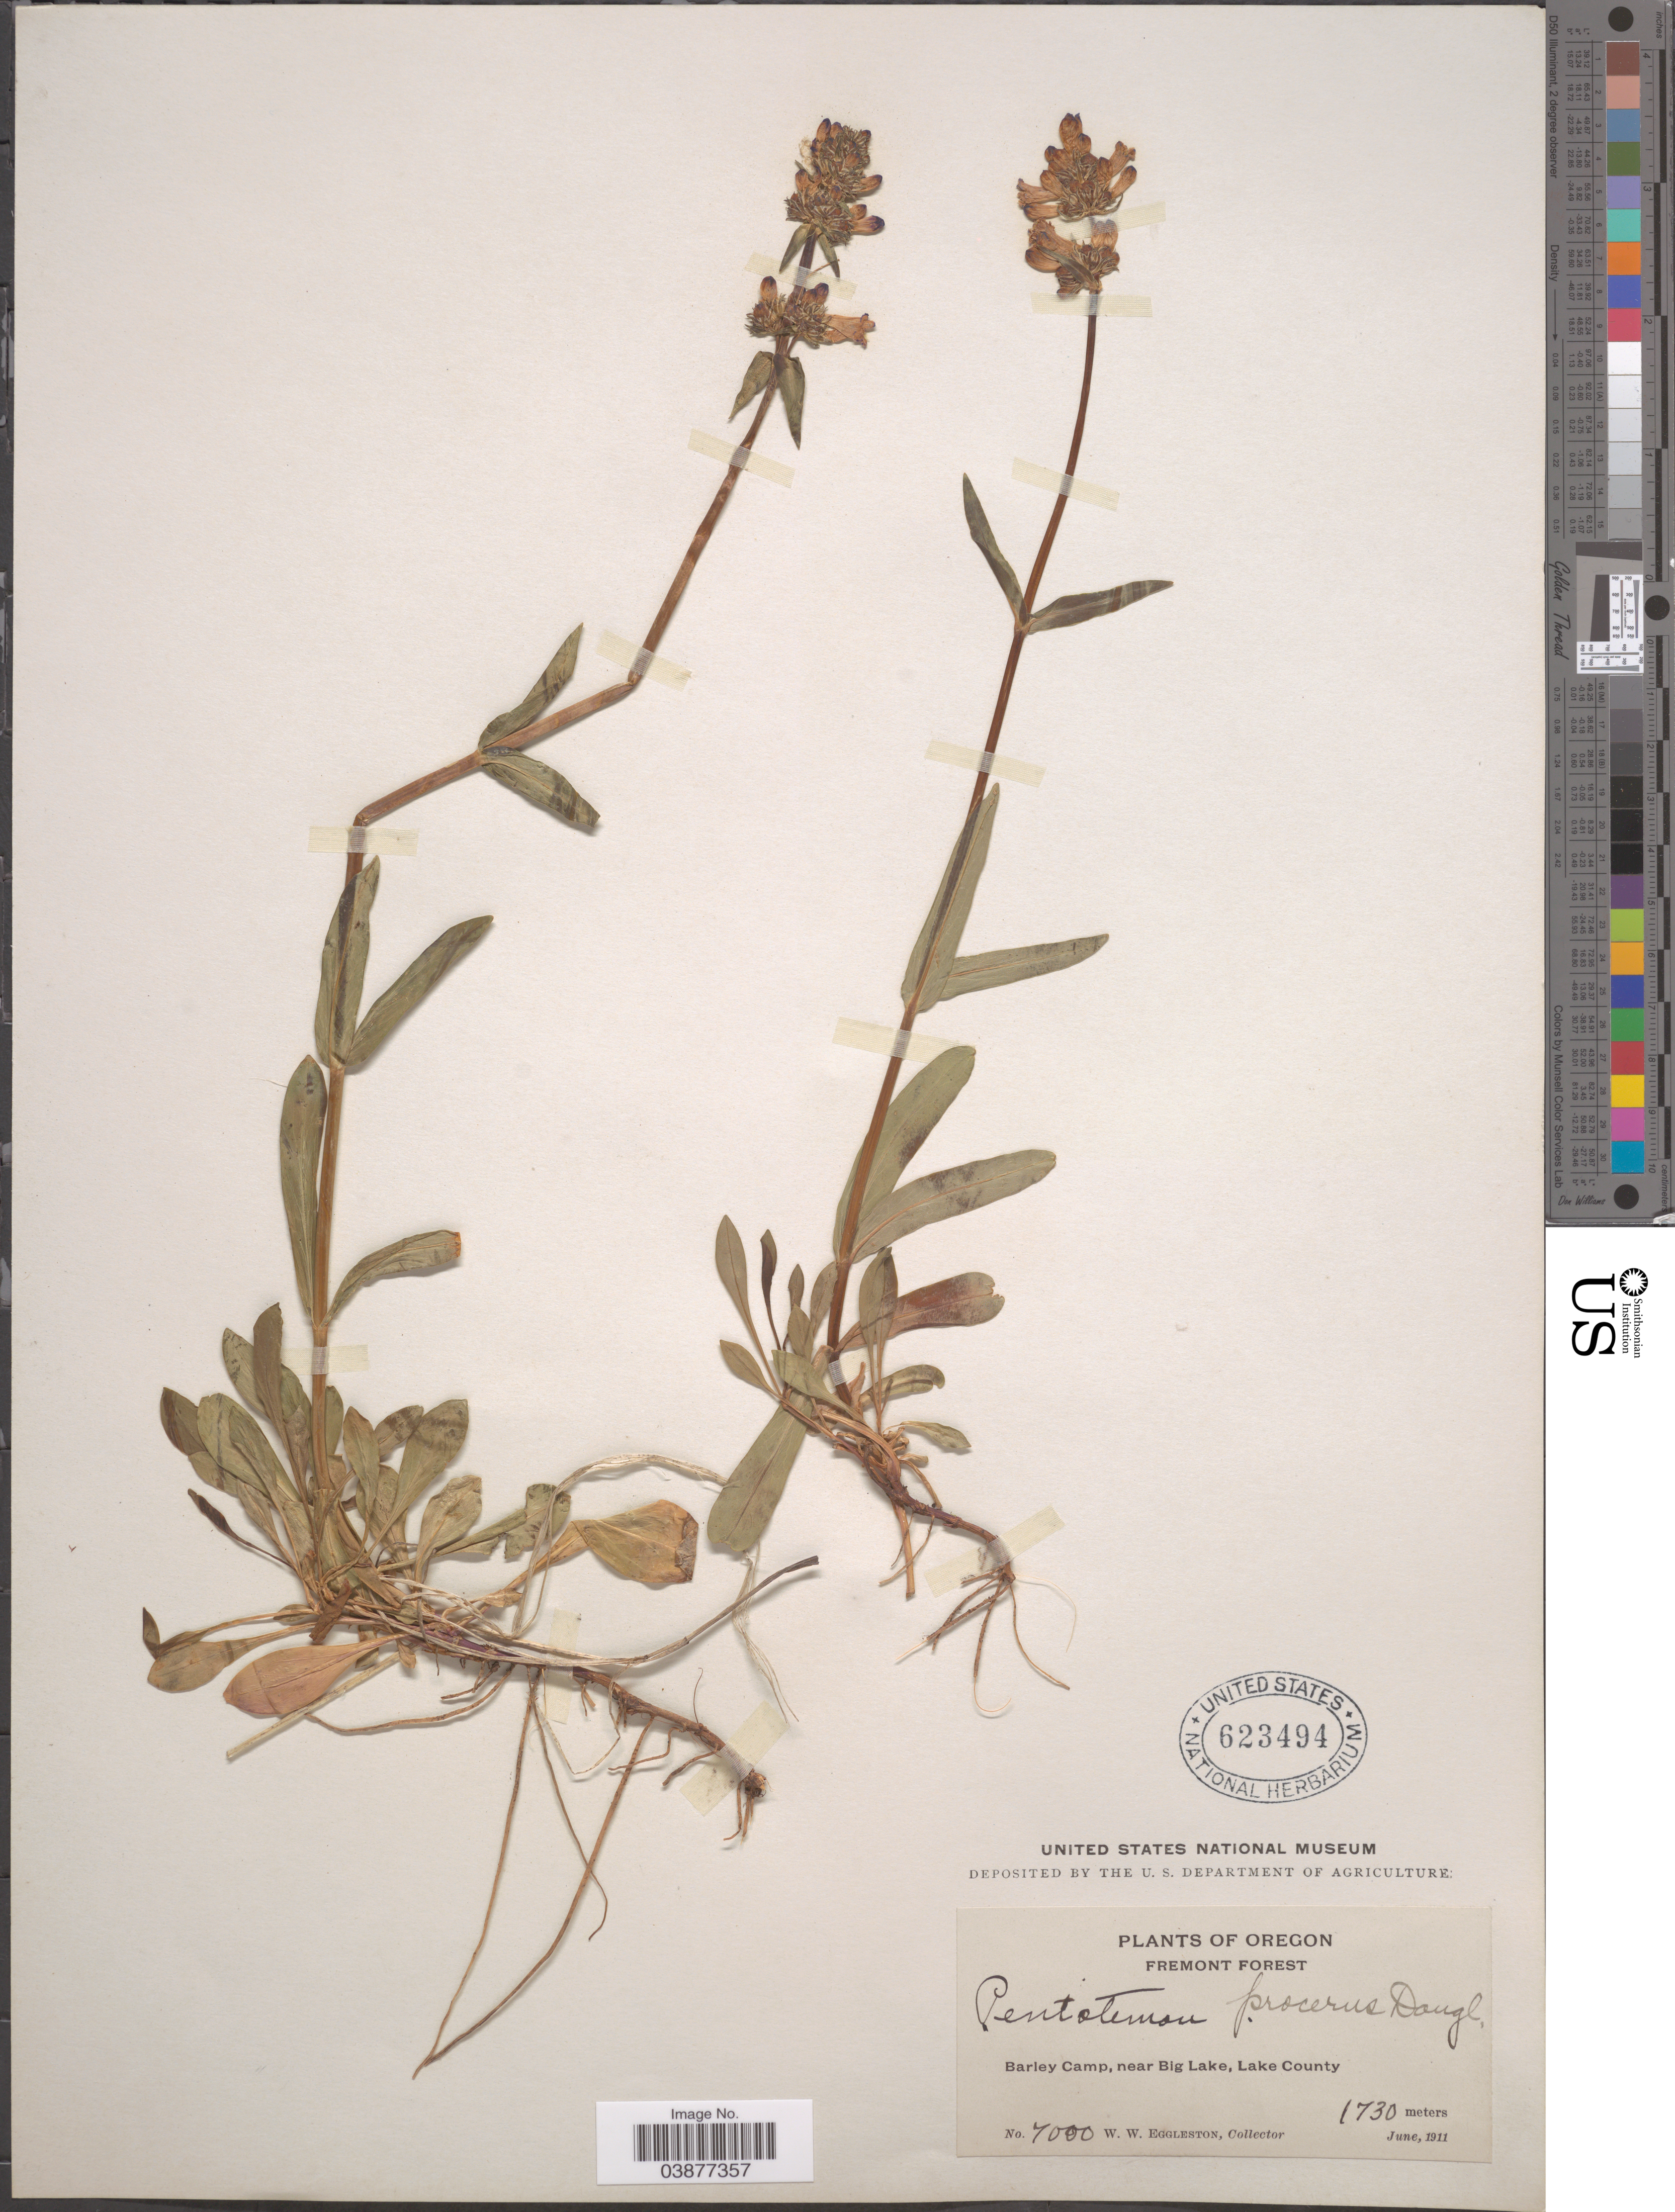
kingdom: Plantae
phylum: Tracheophyta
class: Magnoliopsida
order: Lamiales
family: Plantaginaceae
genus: Penstemon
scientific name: Penstemon productus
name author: Greene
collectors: W. W. Eggleston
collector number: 7000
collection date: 1911-06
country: United States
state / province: Oregon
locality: Fremont Forest. Barley Camp, near Big Lake, Lake County.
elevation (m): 1730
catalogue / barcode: US 623494